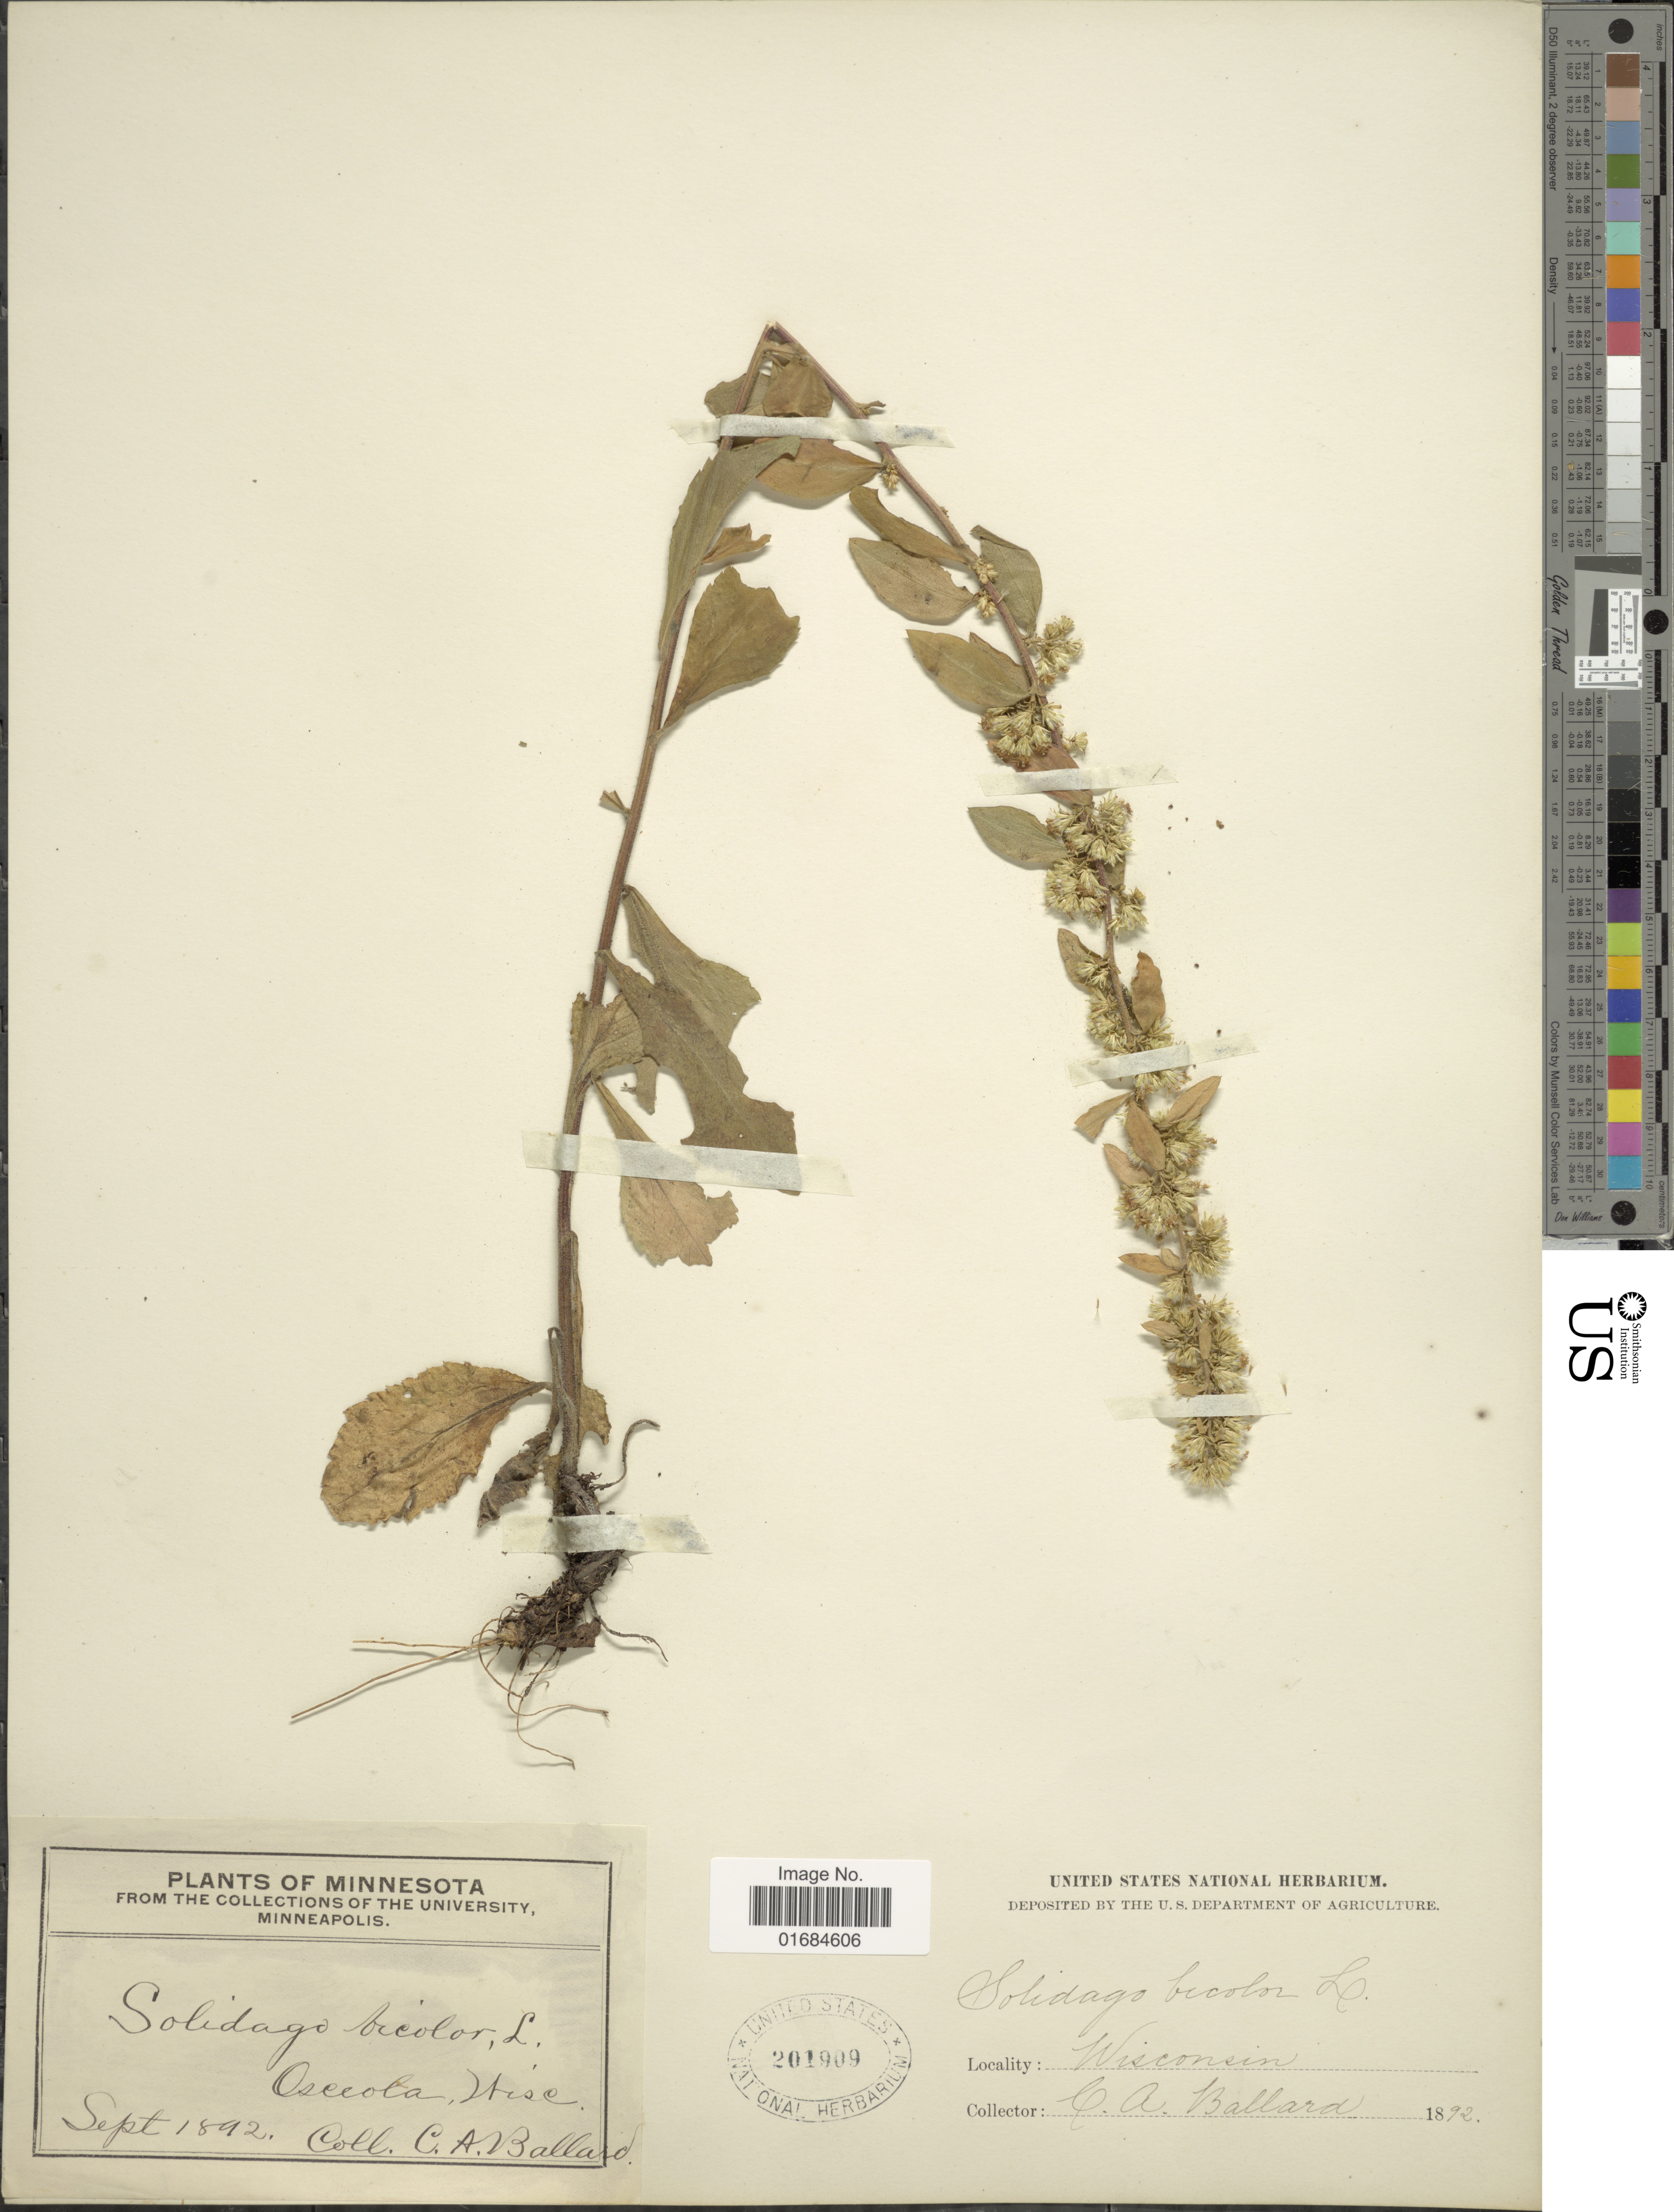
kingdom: Plantae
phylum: Tracheophyta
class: Magnoliopsida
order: Asterales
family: Asteraceae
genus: Solidago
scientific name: Solidago bicolor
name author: L.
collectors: C. A. Ballard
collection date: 1892-08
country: United States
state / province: Wisconsin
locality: Osceola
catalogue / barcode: US 201909